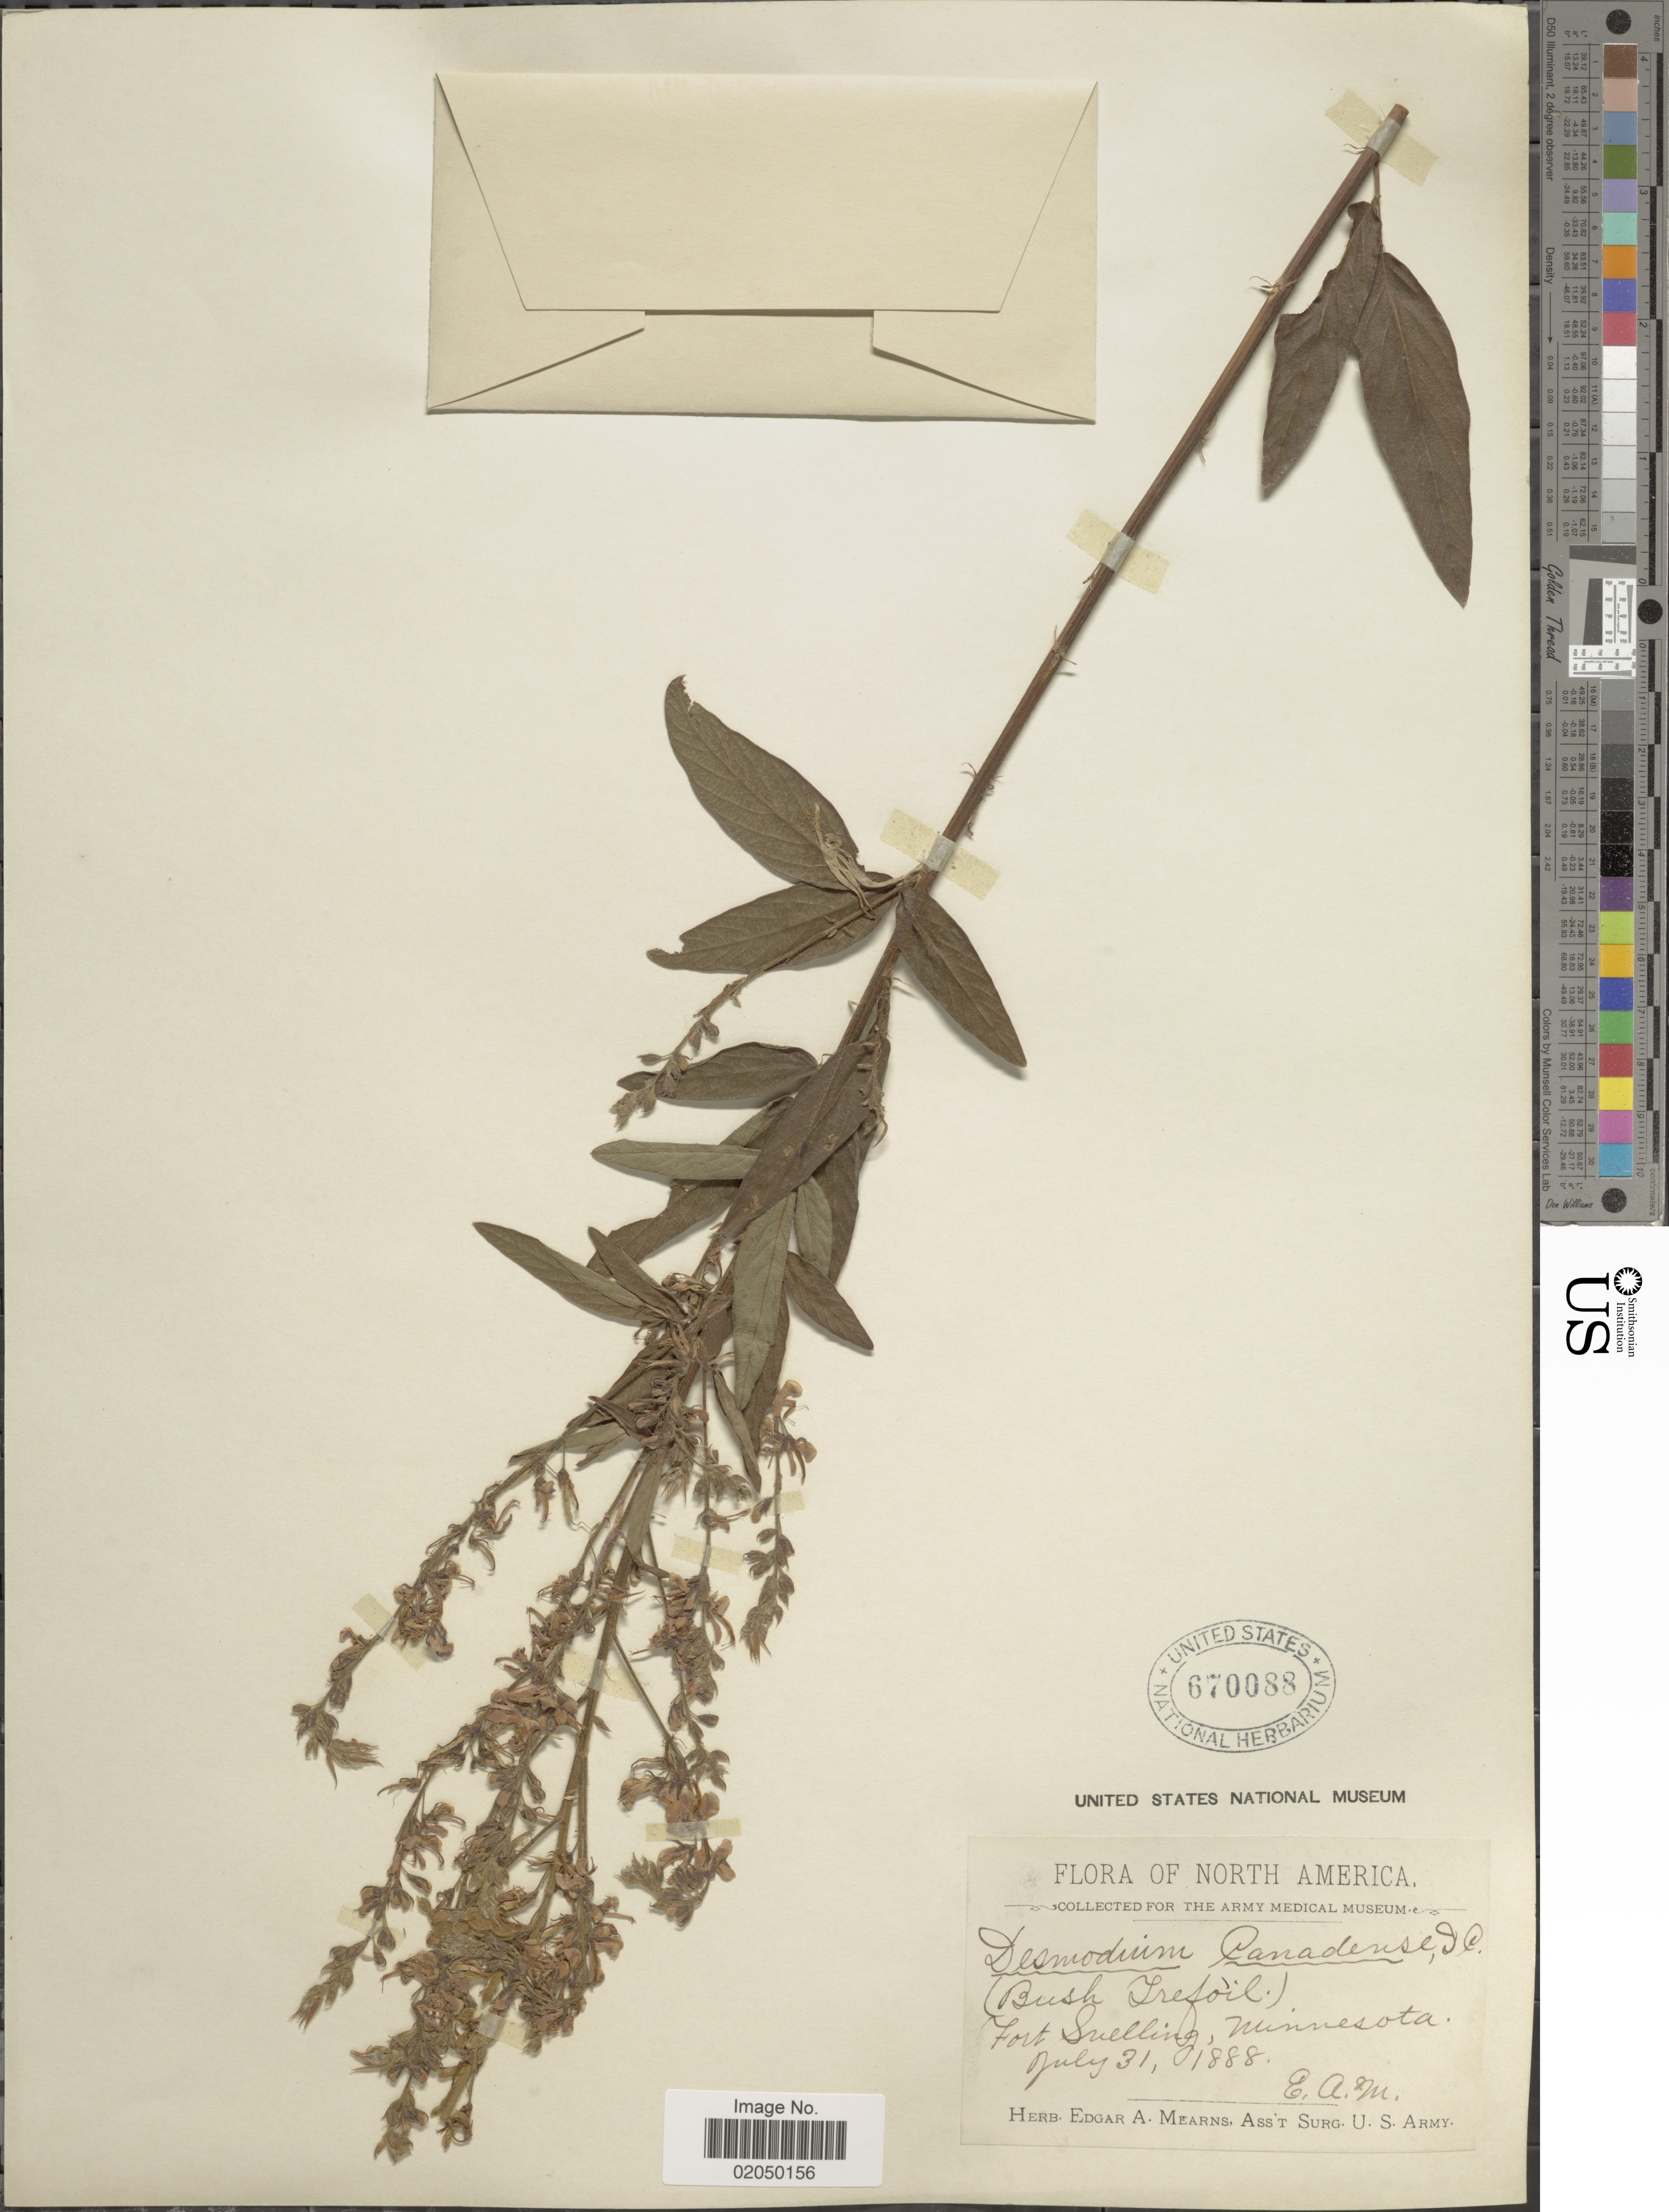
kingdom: Plantae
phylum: Tracheophyta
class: Magnoliopsida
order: Fabales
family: Fabaceae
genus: Desmodium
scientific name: Desmodium canadense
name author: (L.) DC.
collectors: E. A. Mearns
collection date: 1888-07-31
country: United States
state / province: Minnesota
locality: Fort Snelling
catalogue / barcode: US 670088